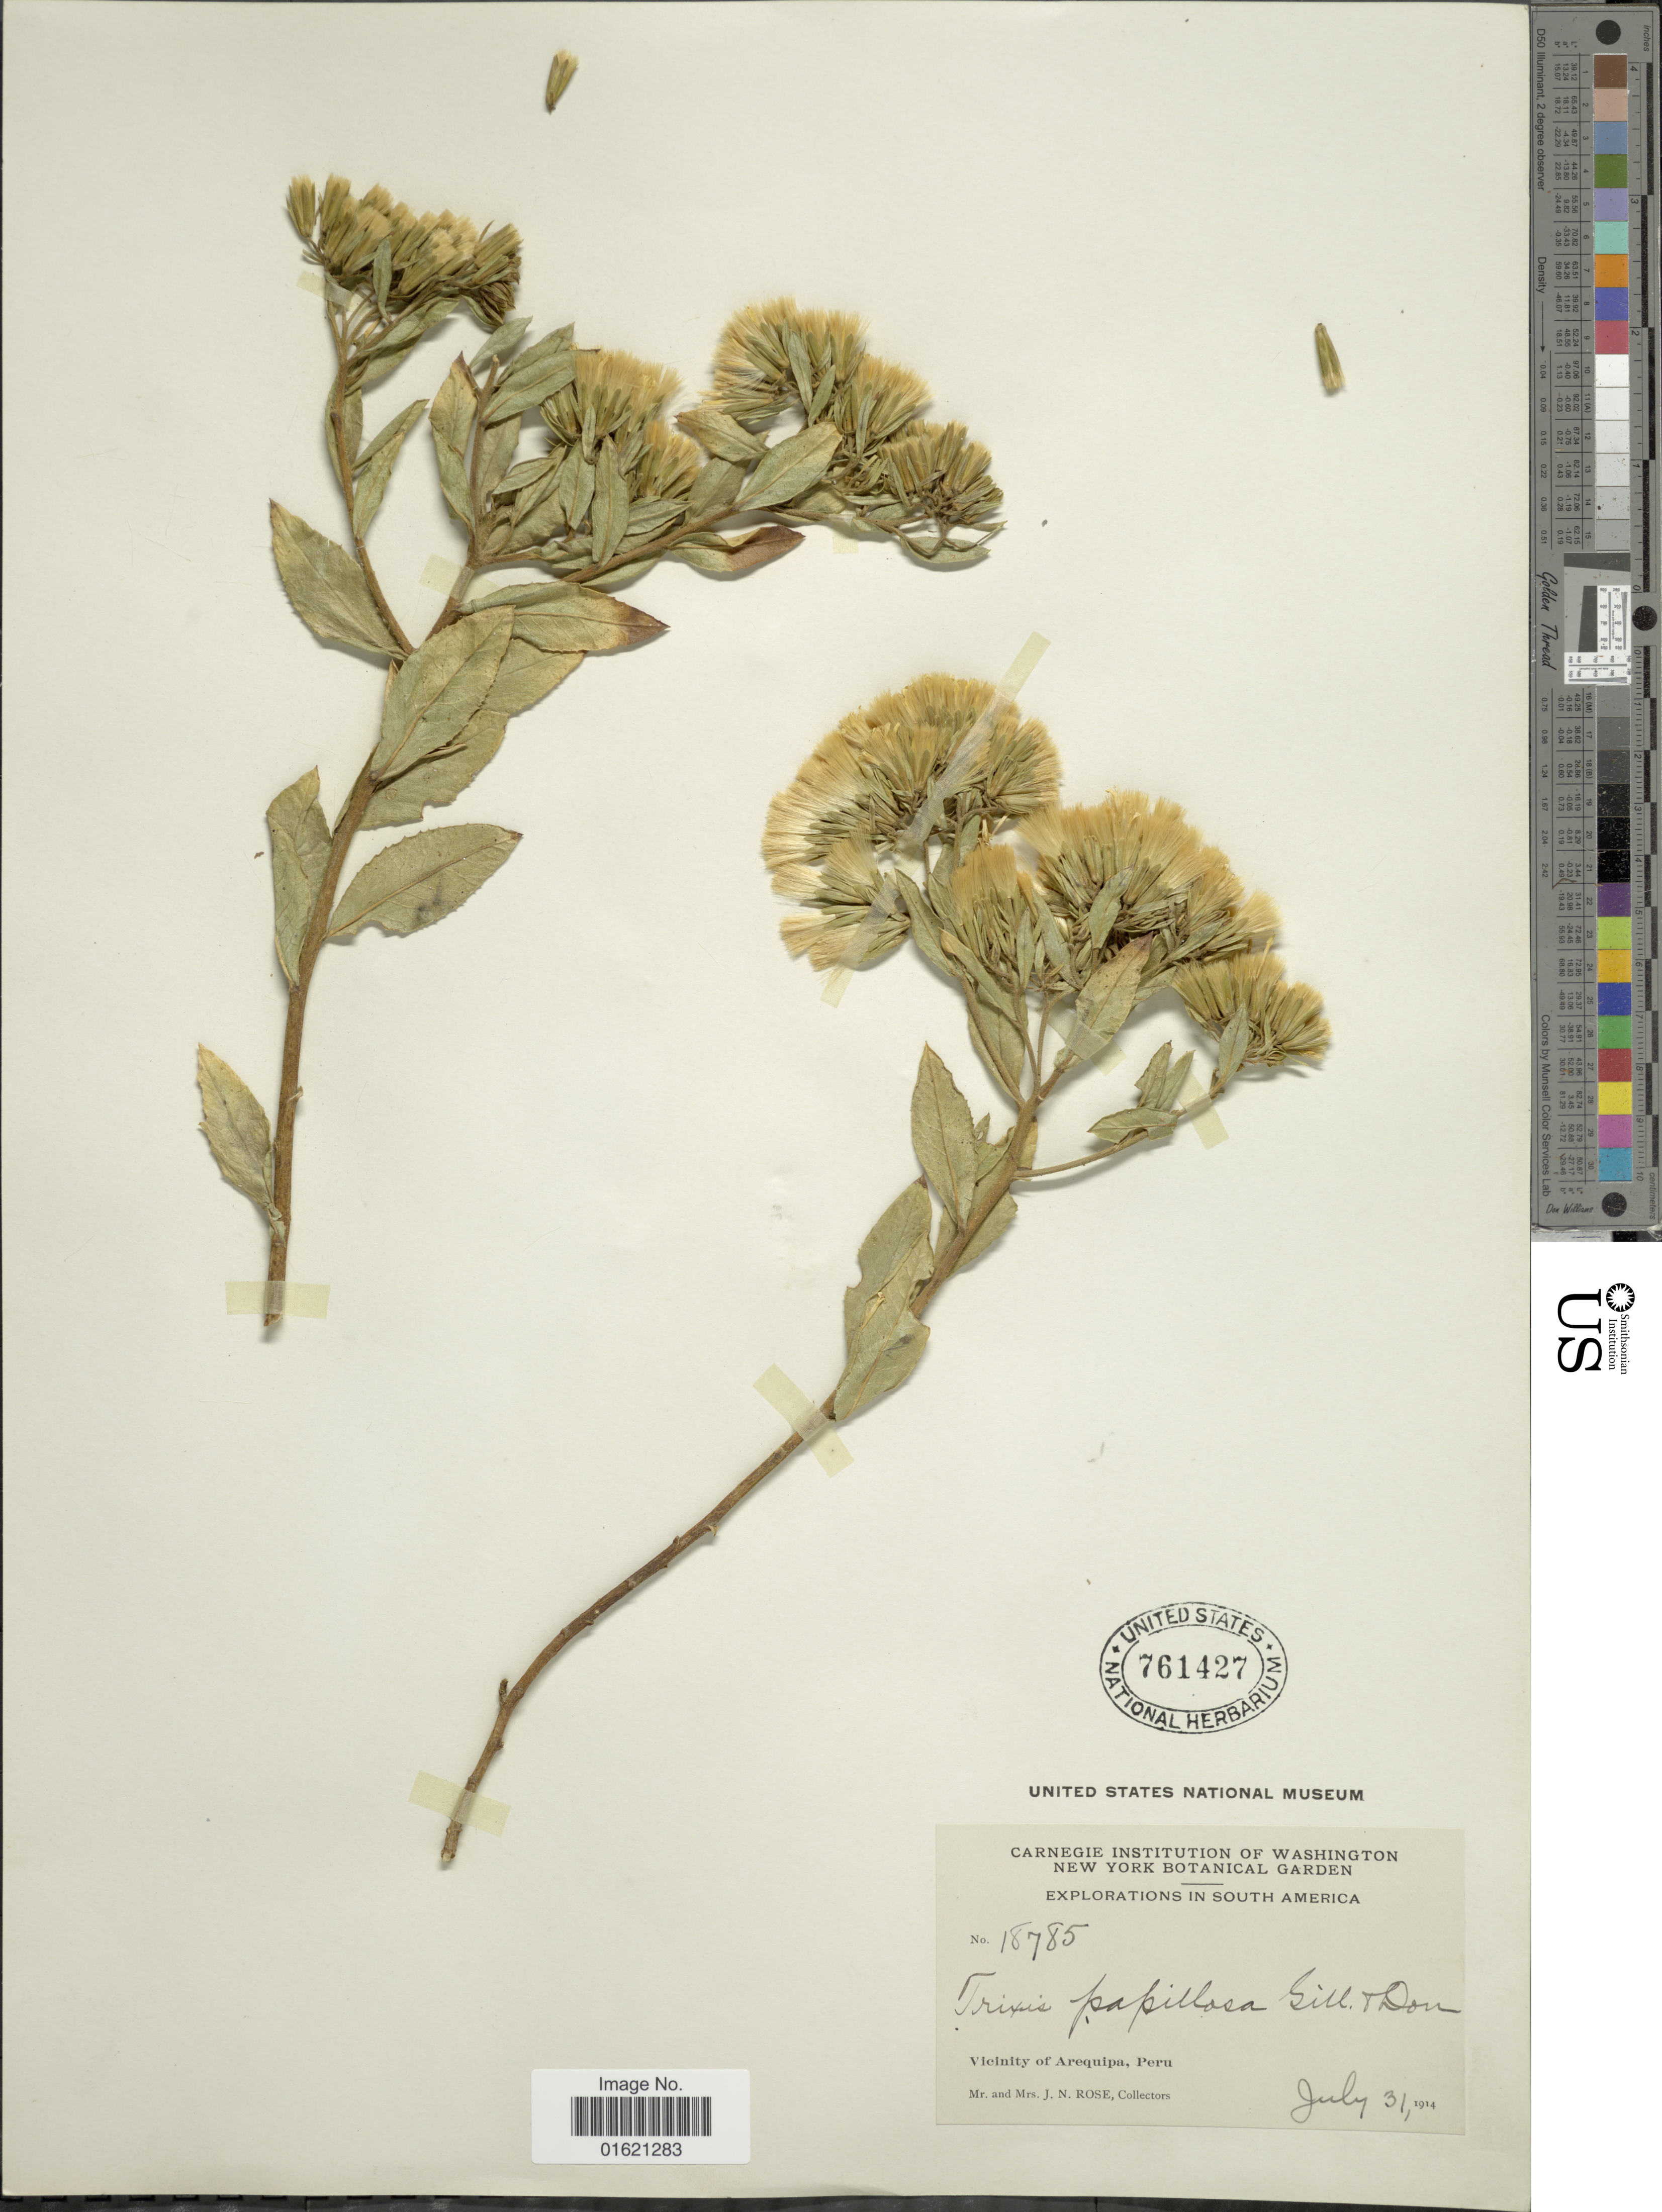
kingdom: Plantae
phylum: Tracheophyta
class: Magnoliopsida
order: Asterales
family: Asteraceae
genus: Trixis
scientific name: Trixis cacalioides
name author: (Kunth) D. Don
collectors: J. N. Rose & L. B. Rose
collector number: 18785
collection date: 1914-07-31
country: Peru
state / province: Arequipa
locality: Vicinity of Arequipa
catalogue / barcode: US 761427